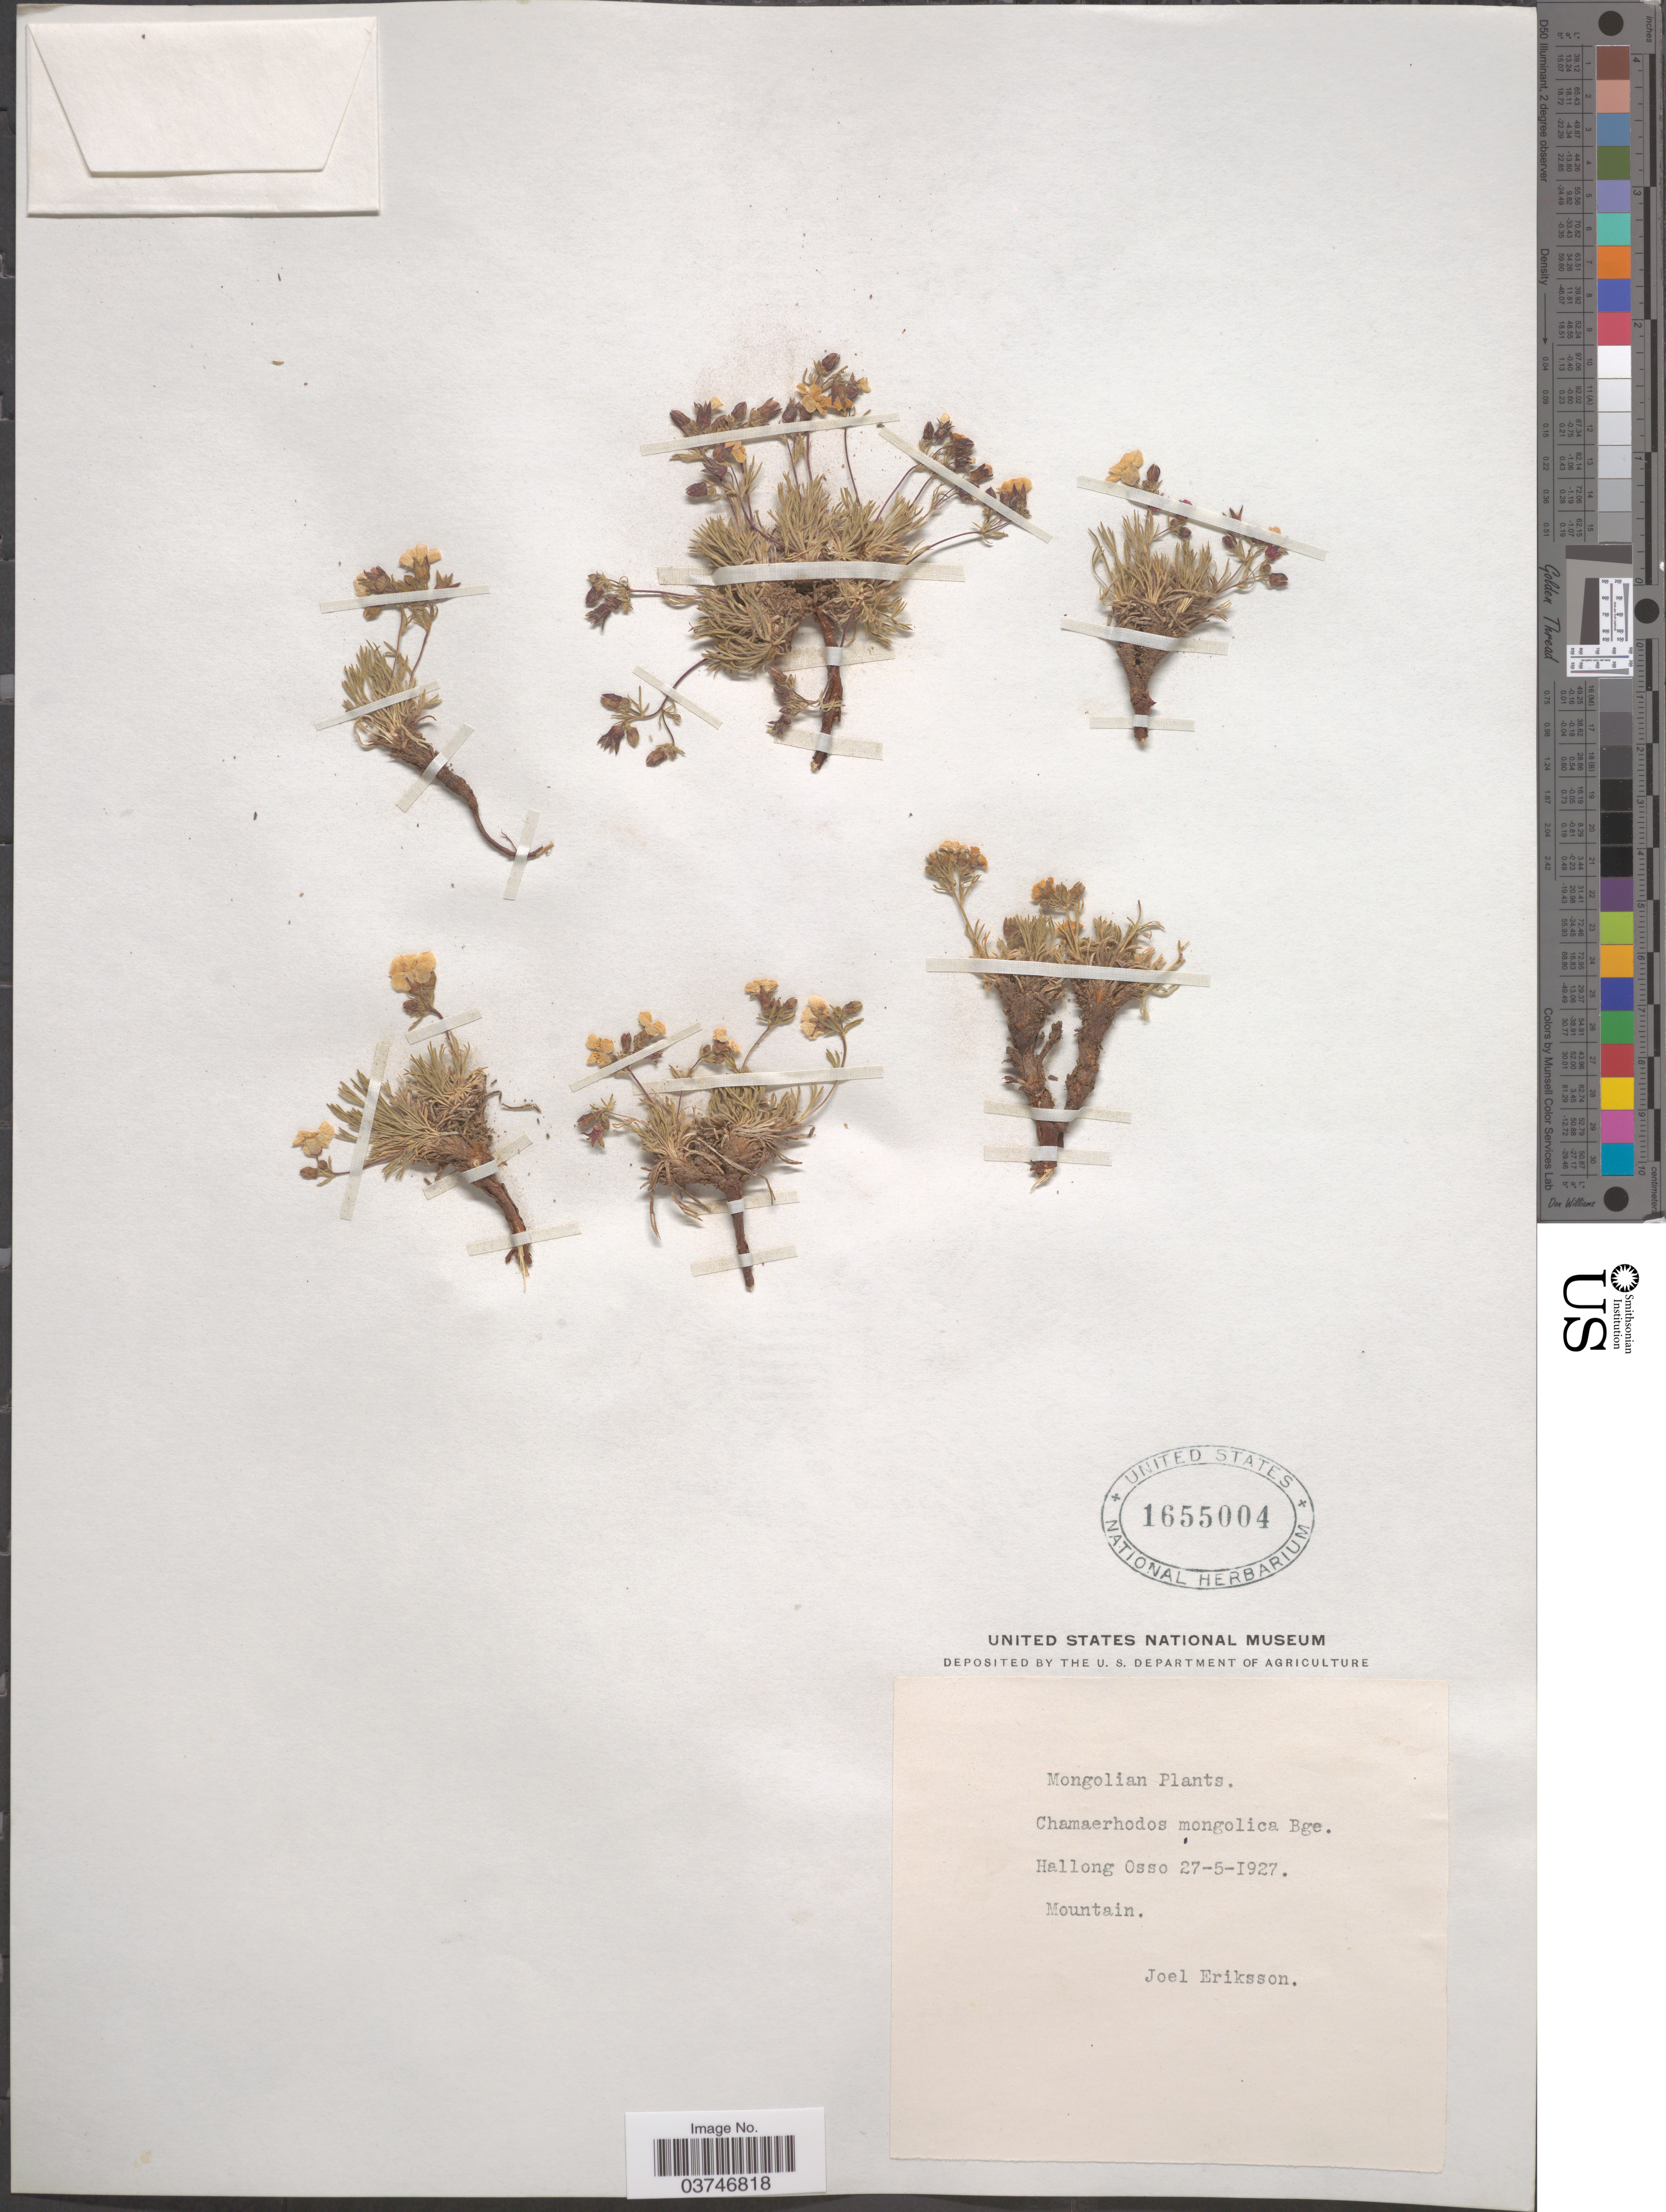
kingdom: Plantae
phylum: Tracheophyta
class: Magnoliopsida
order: Rosales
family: Rosaceae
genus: Chamaerhodos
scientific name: Chamaerhodos mongolica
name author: Murav.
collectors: J. Eriksson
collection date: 1927-05-27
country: Mongolia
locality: Hallong Osso. Mountain.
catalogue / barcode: US 1655004